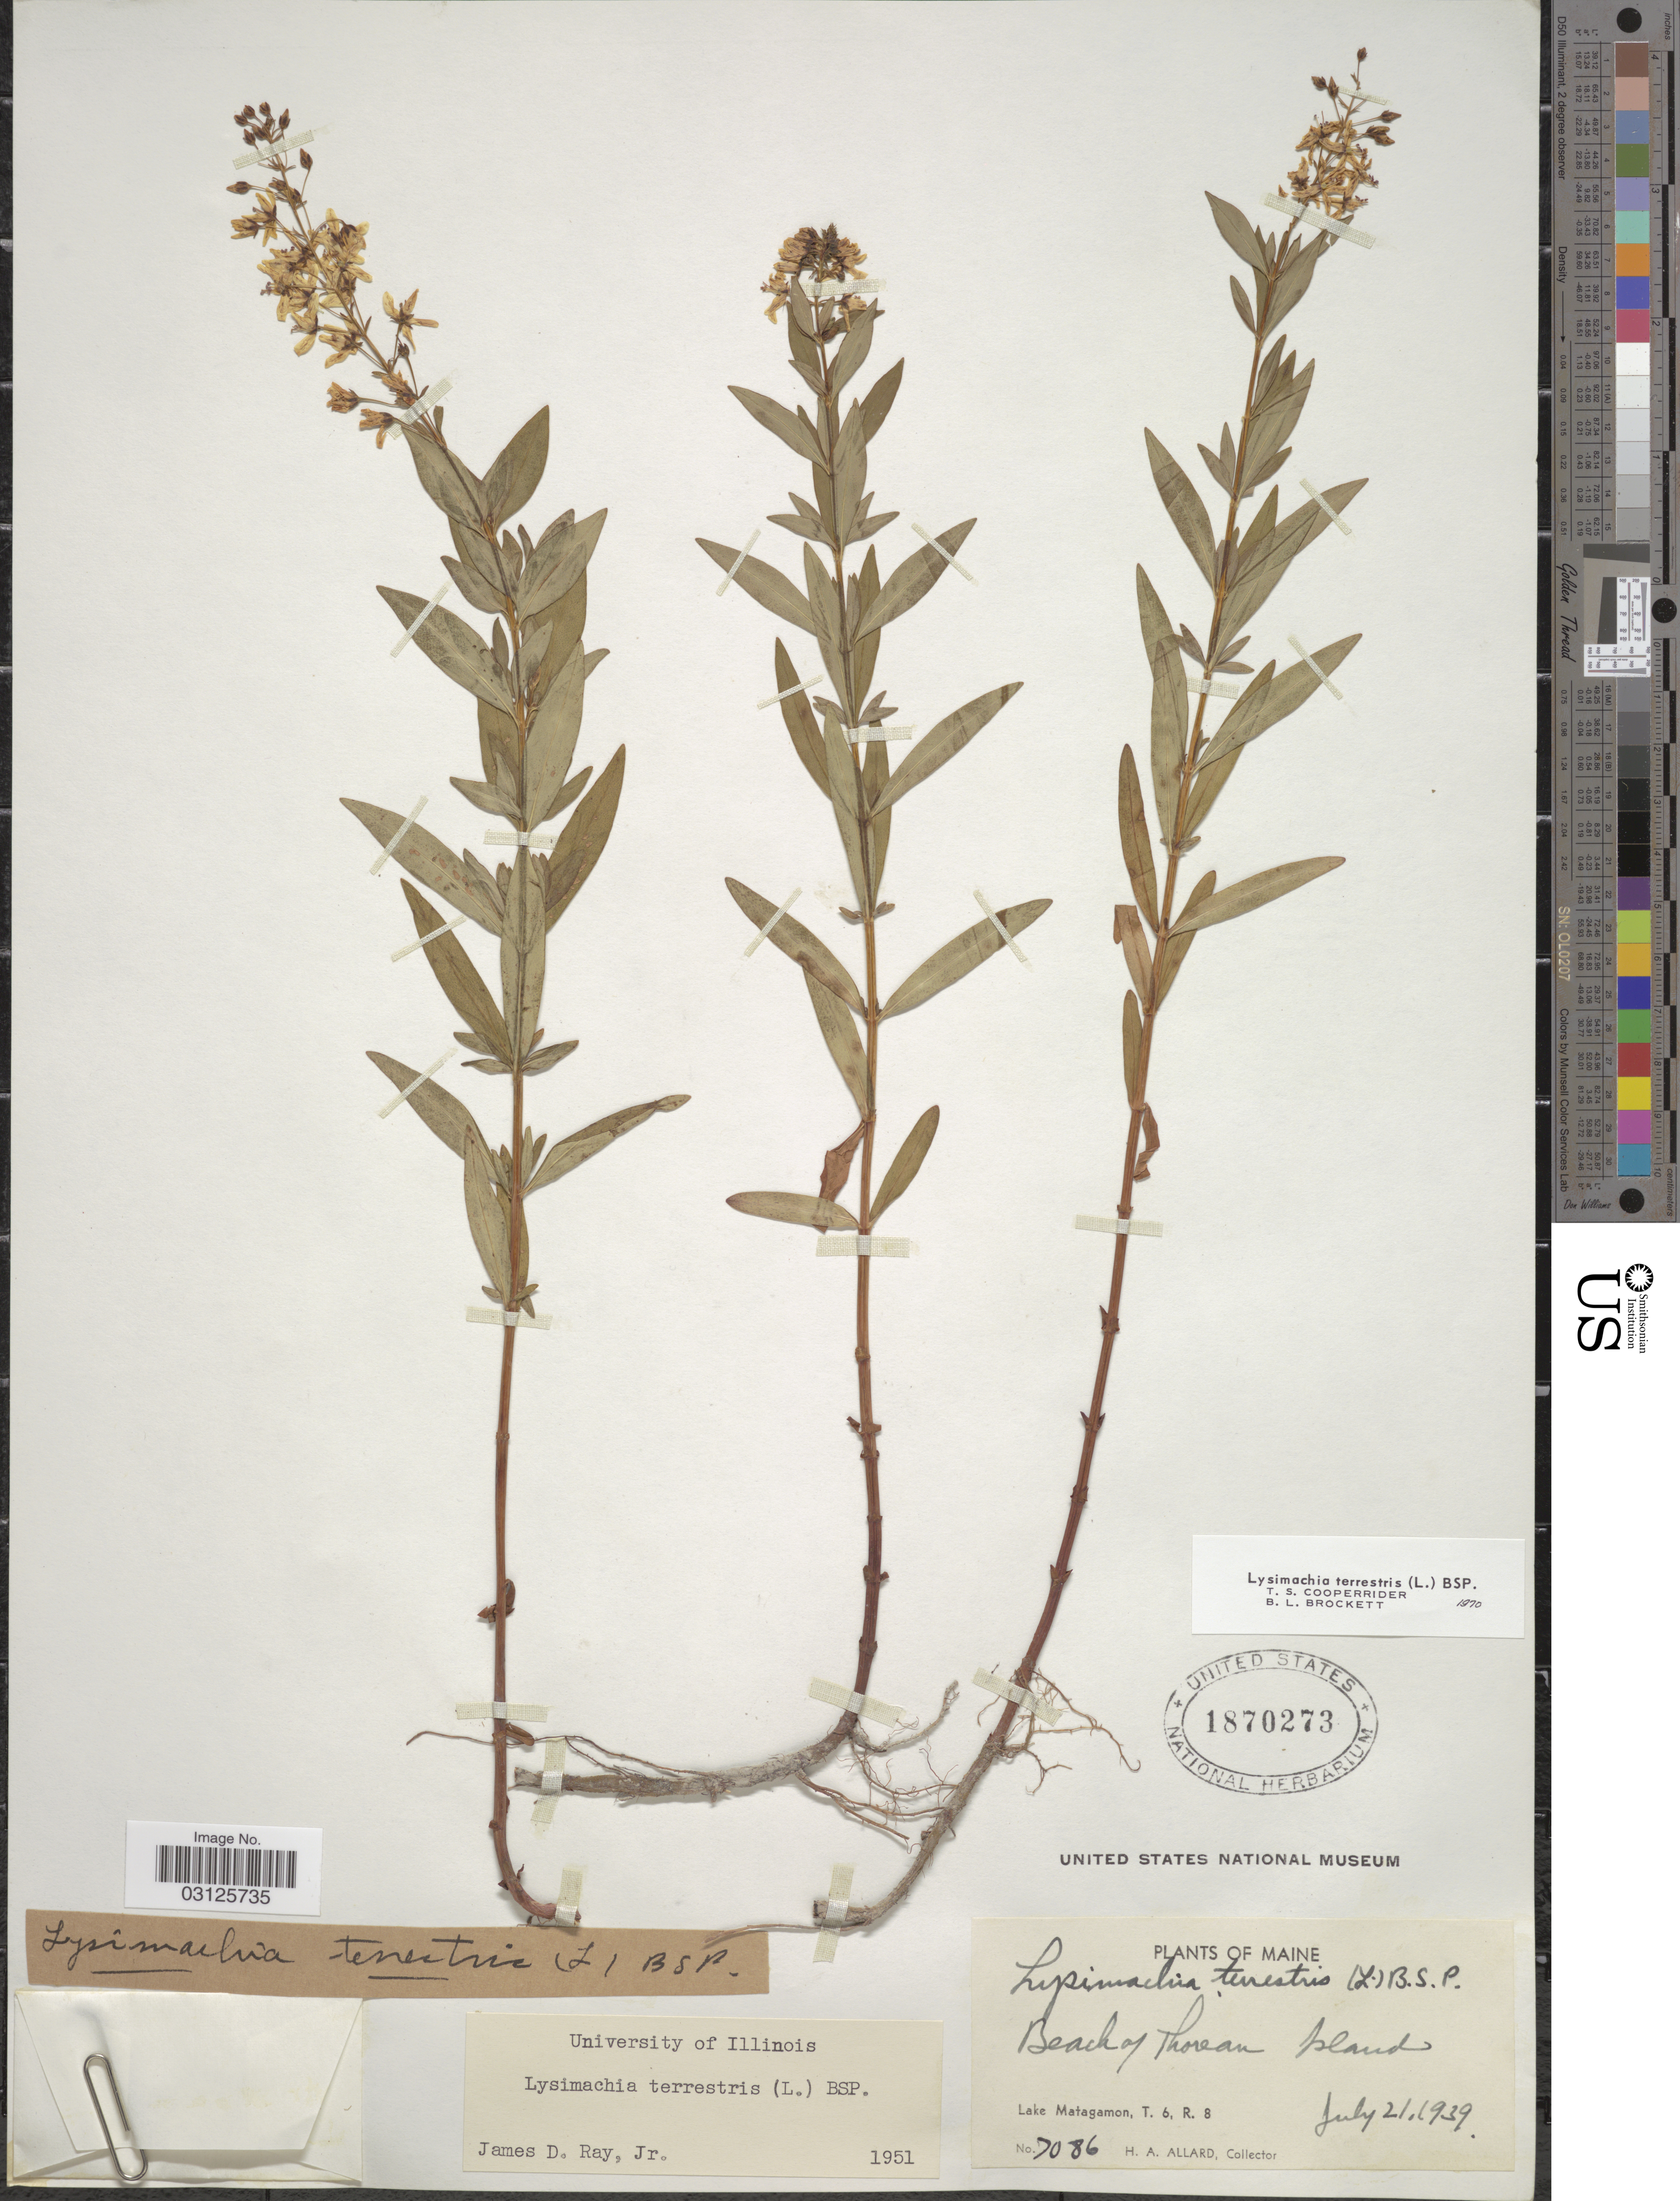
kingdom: Plantae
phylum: Tracheophyta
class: Magnoliopsida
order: Ericales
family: Primulaceae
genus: Lysimachia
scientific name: Lysimachia terrestris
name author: (L.) Britton, Stearns & Poggenb.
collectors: H. A. Allard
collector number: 7086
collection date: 1939-07-21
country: United States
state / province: Maine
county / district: Piscataquis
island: Thoreau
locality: Beach of Thoreau Island, Lake Matagamon, T6, R8.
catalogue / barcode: US 1870273